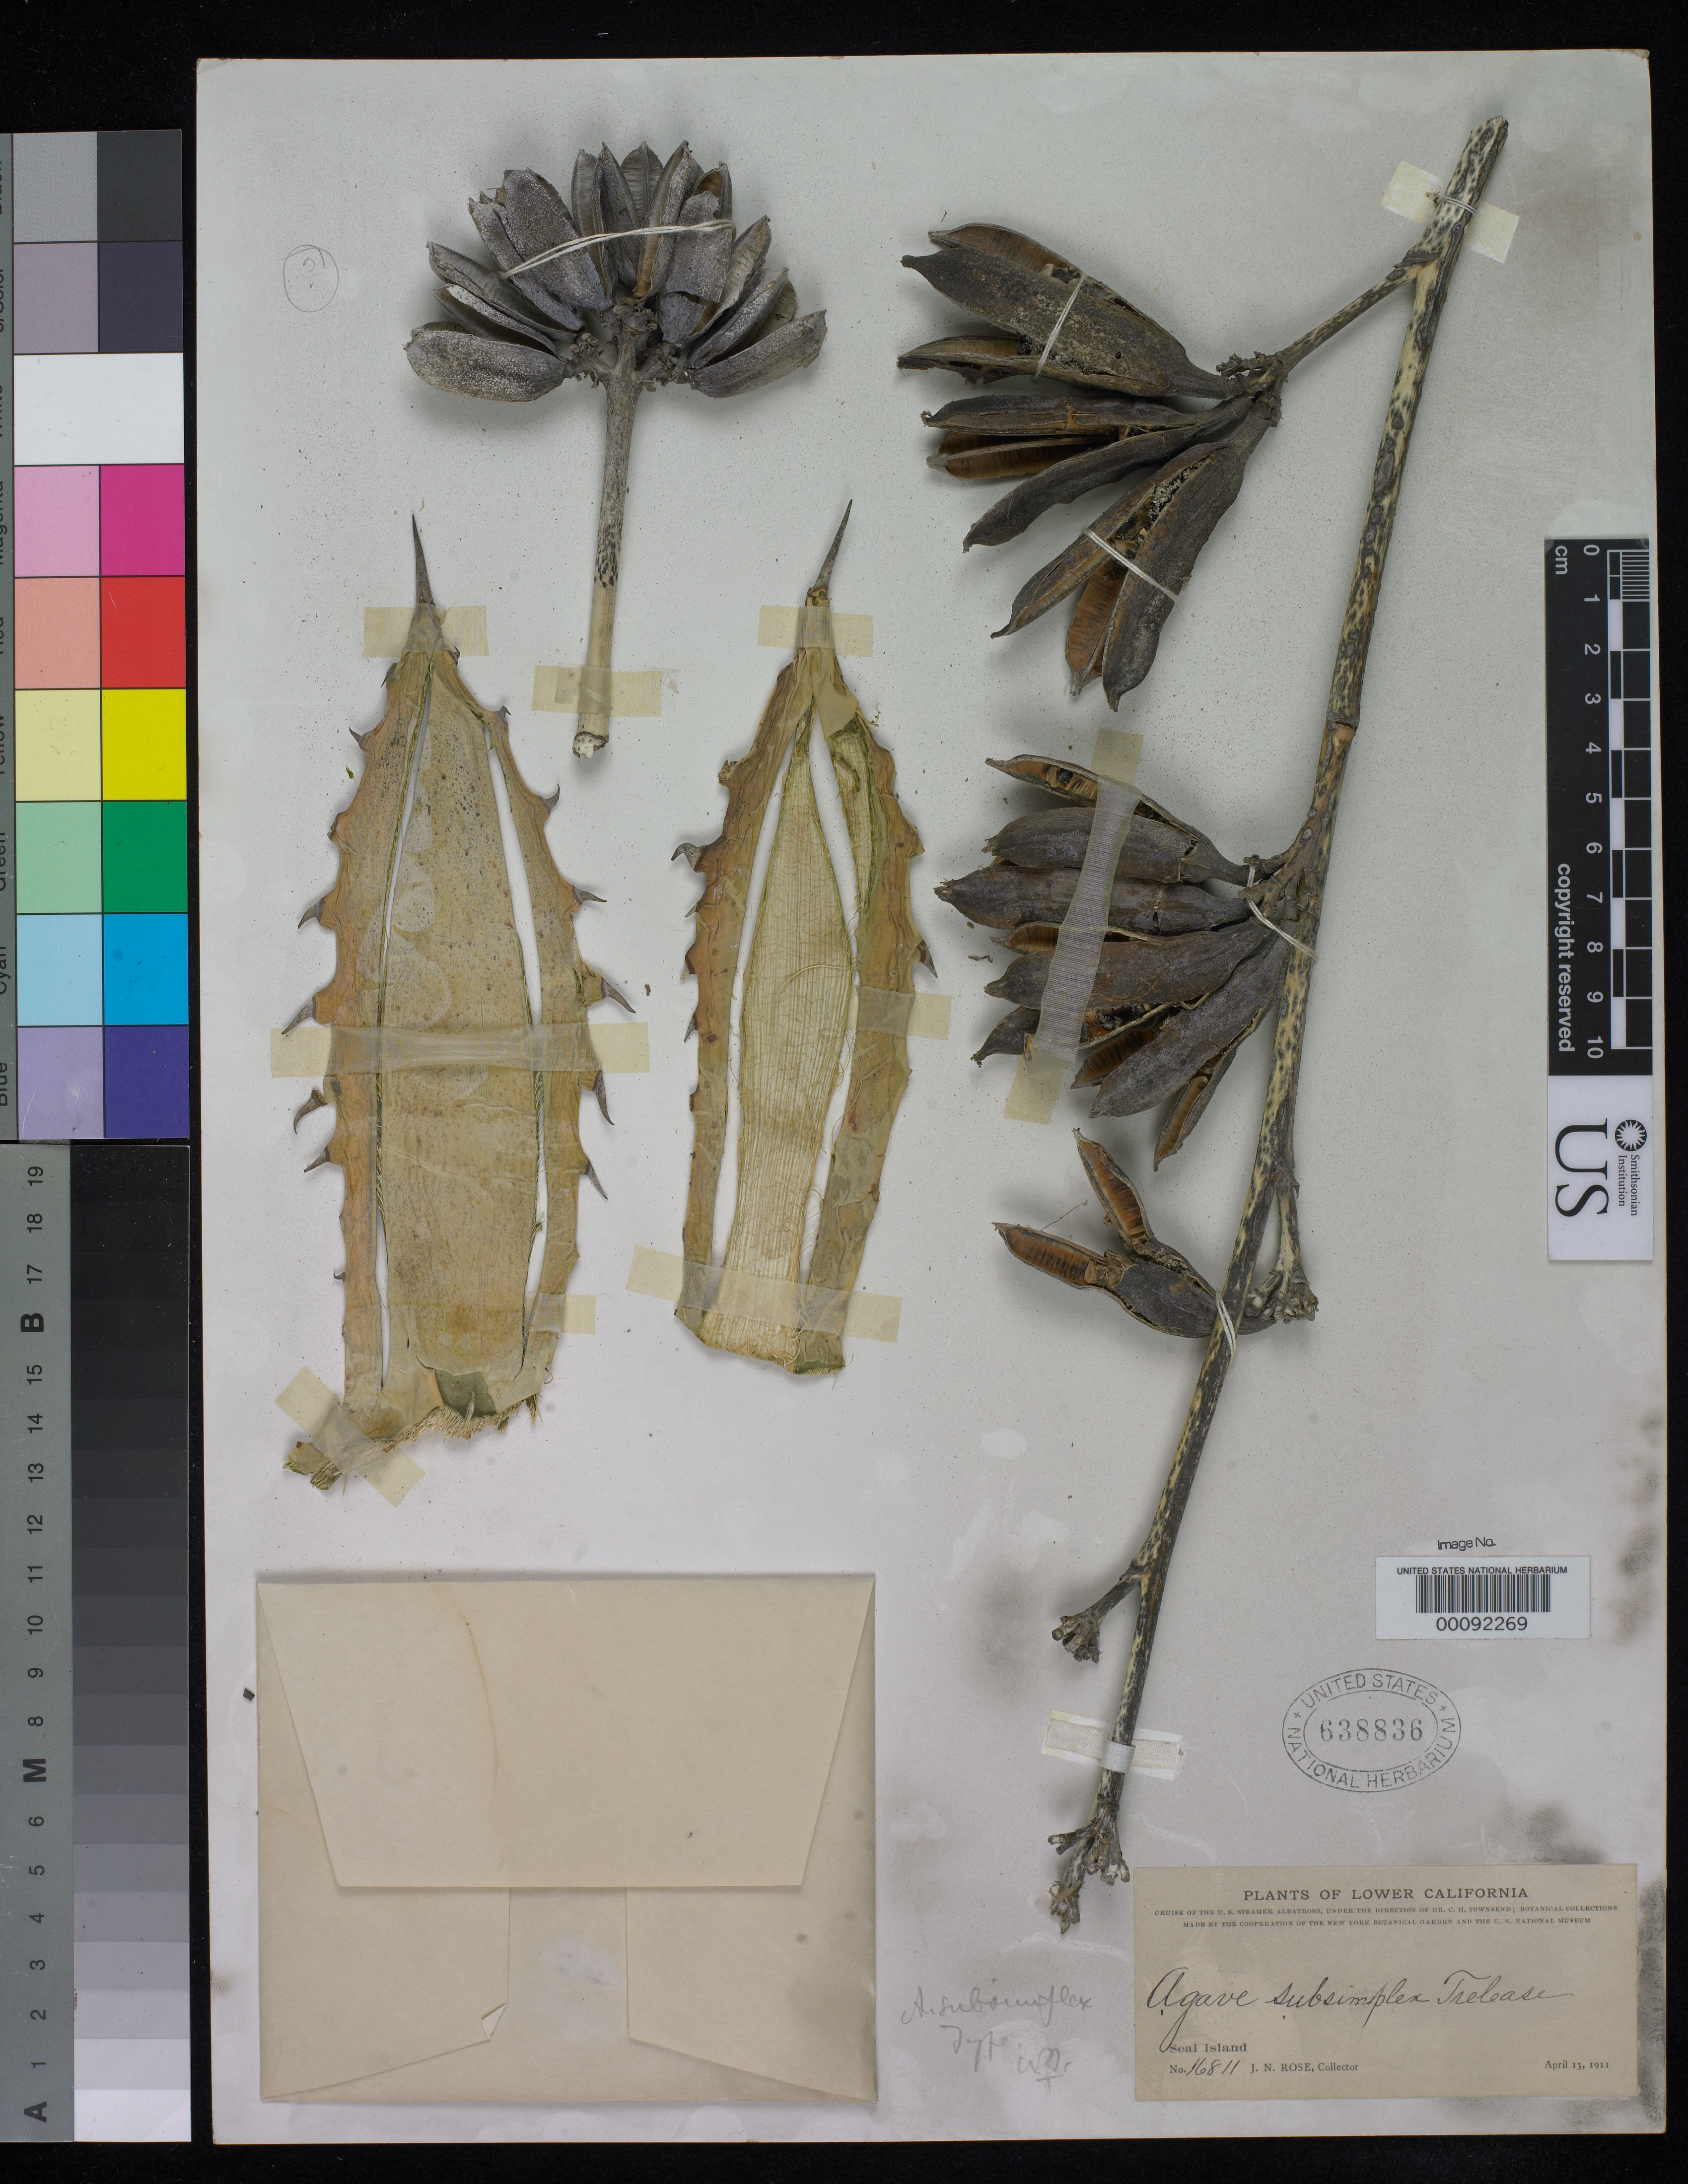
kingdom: Plantae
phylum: Tracheophyta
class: Liliopsida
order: Asparagales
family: Asparagaceae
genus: Agave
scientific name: Agave subsimplex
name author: Trel.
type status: Holotype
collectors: J. N. Rose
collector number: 16811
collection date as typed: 13 Apr 1911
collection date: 1911-04-13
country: Mexico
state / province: Sonora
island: Seal Island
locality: Near Tiburon Island.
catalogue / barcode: US 638836